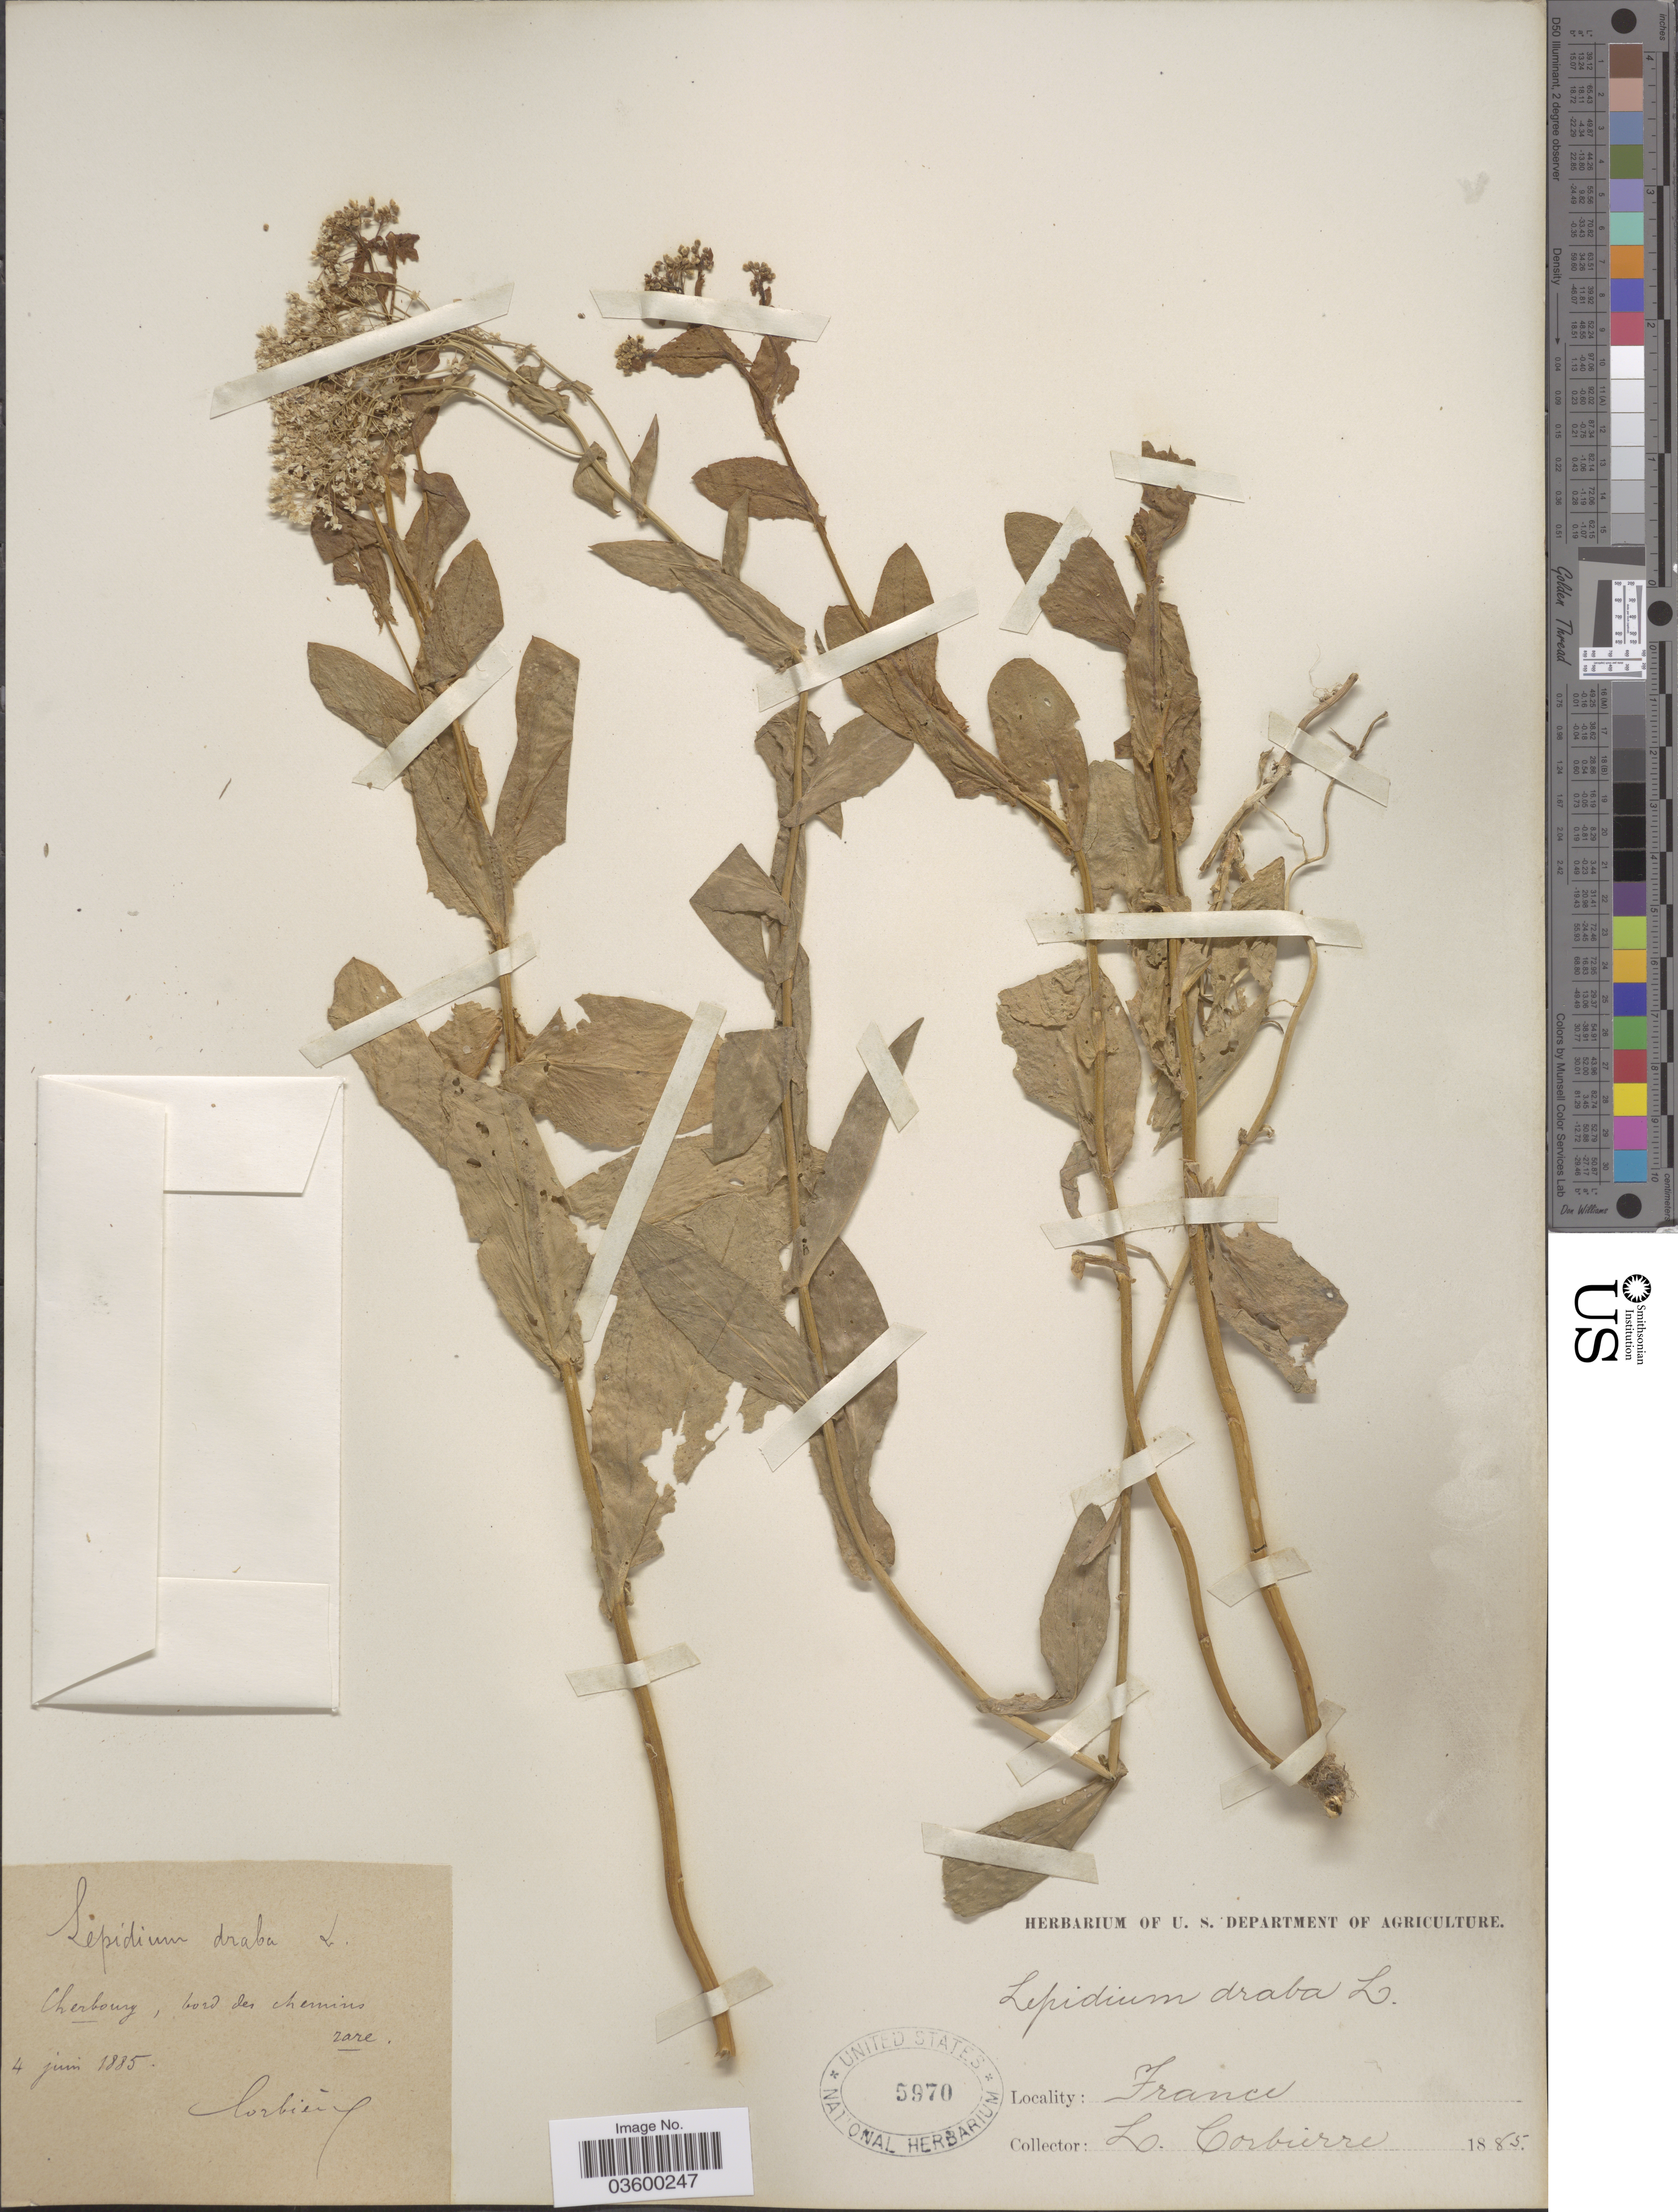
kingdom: Plantae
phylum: Tracheophyta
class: Magnoliopsida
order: Brassicales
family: Brassicaceae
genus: Lepidium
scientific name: Lepidium draba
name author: L.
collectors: L. Corbière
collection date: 1885-06-04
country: France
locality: Cherbourg, bord des chemins.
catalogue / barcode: US 5970